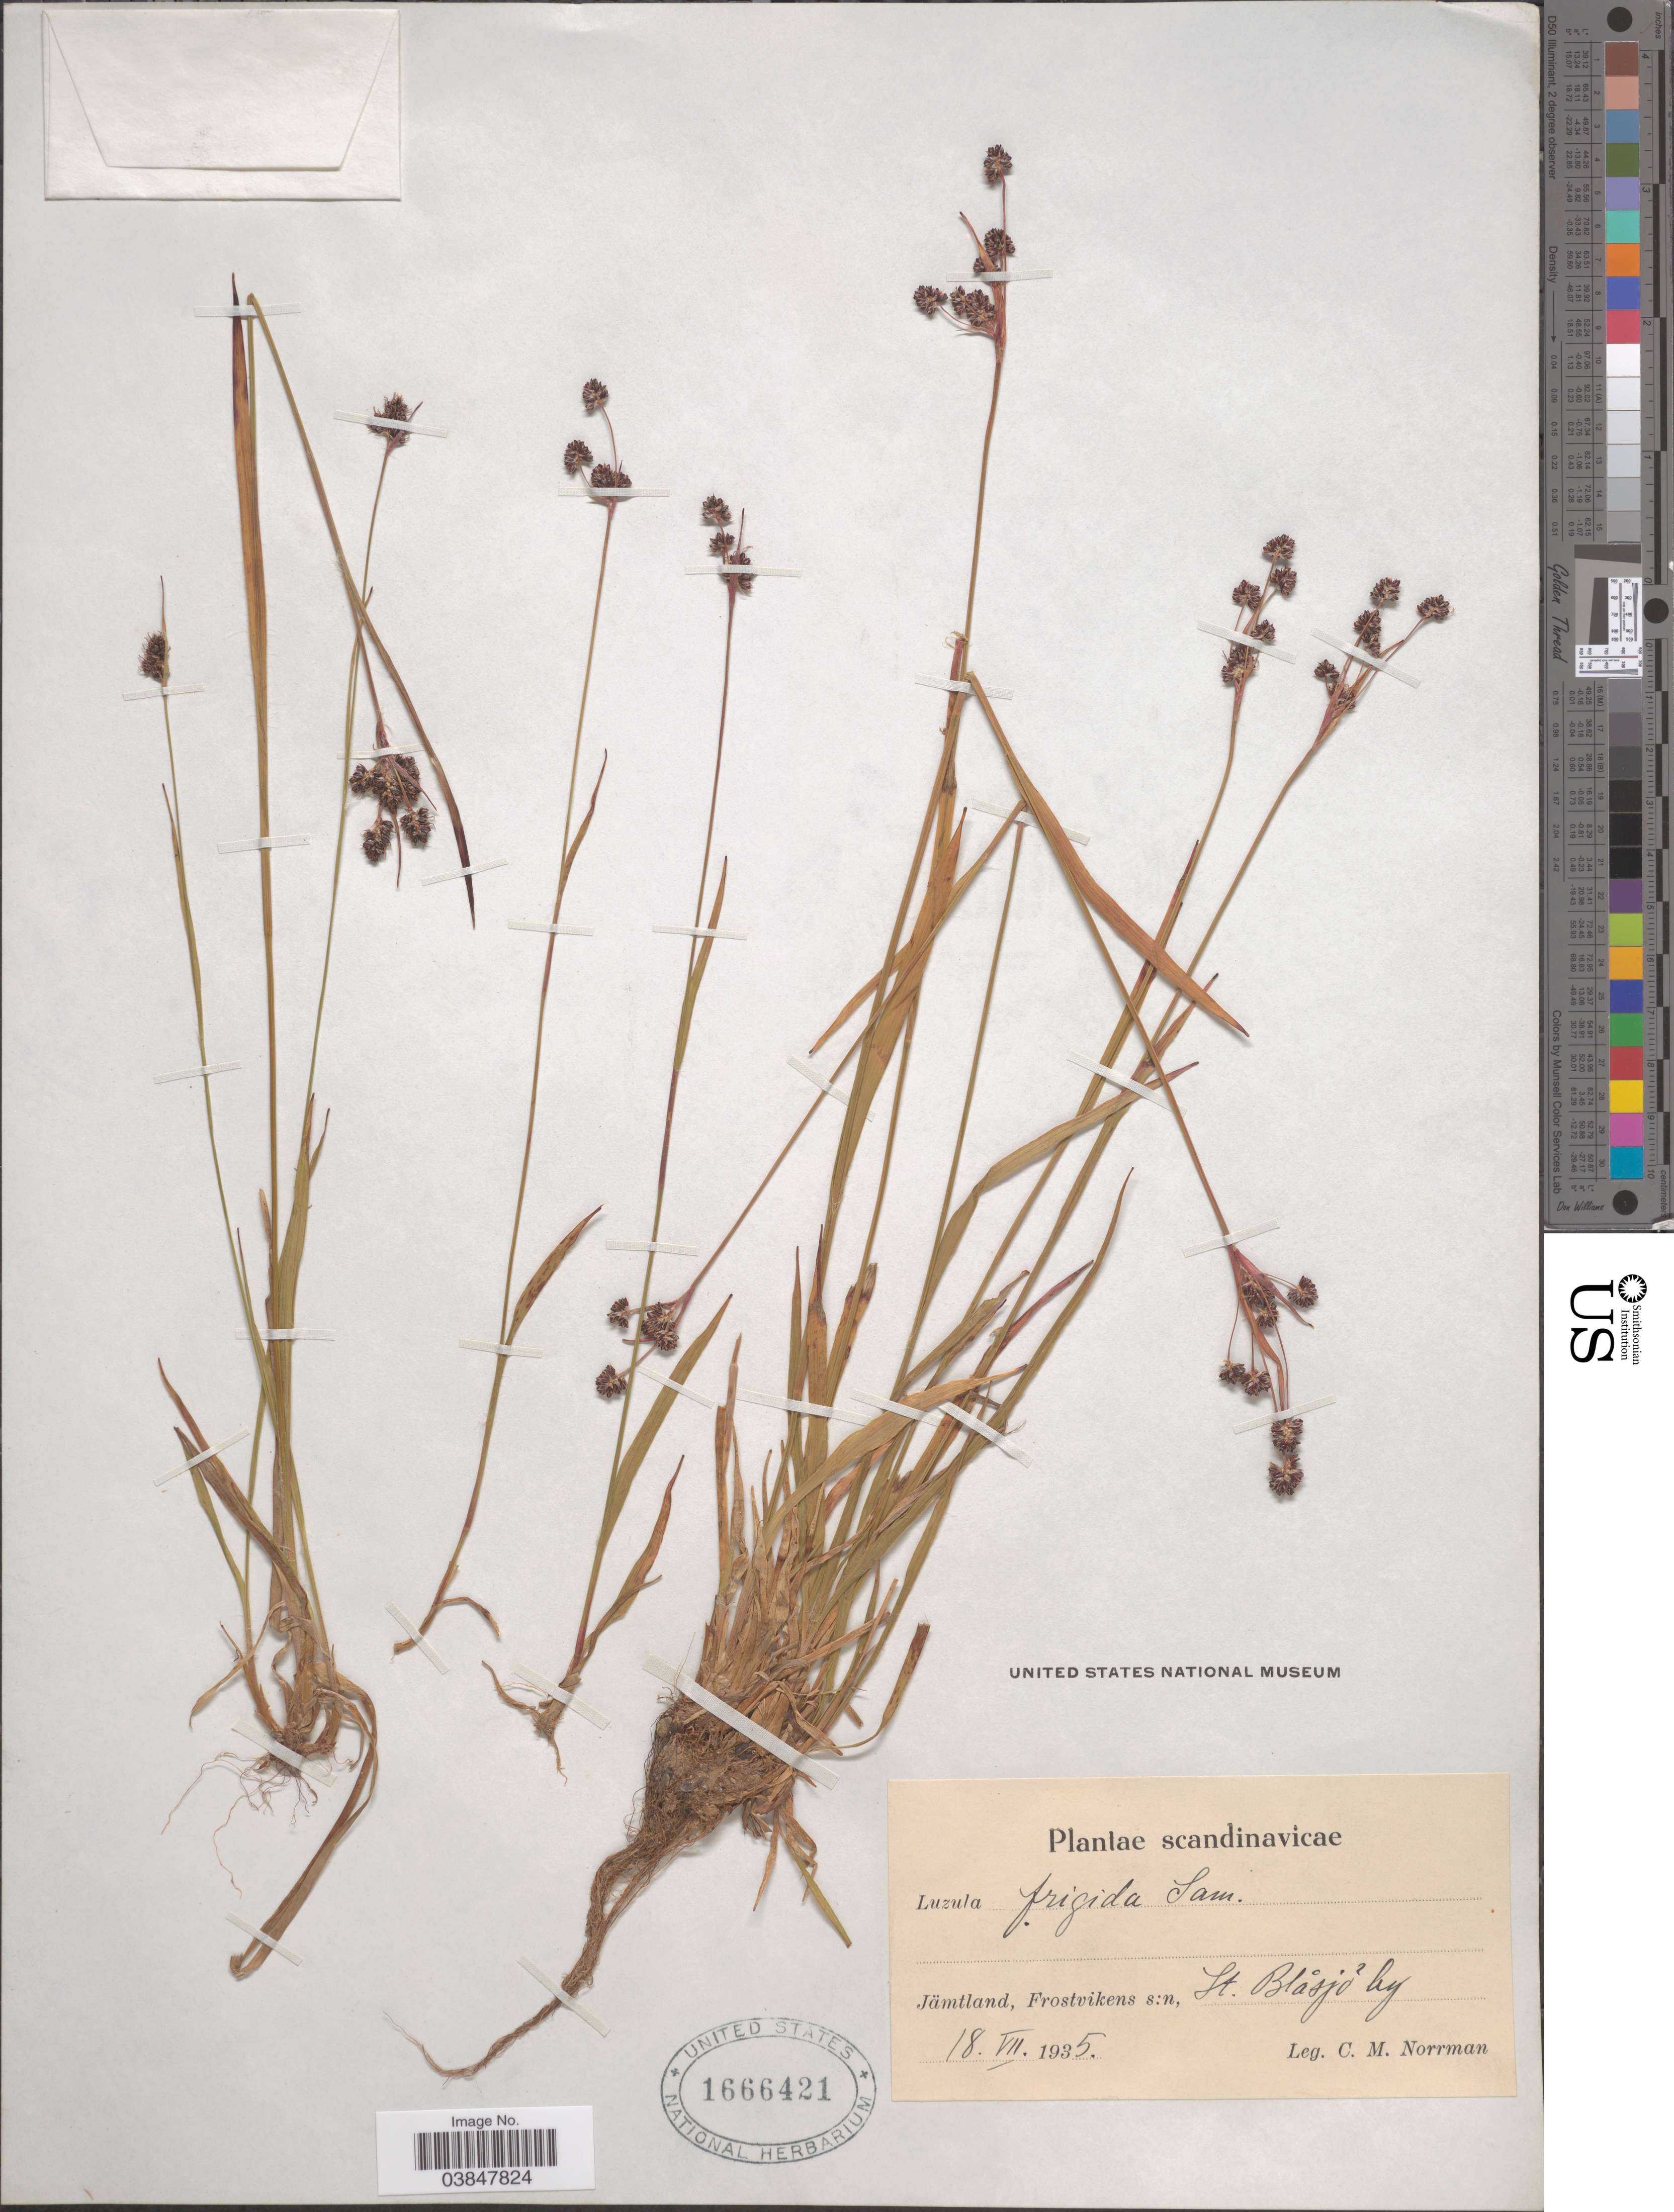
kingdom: Plantae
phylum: Tracheophyta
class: Liliopsida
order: Poales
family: Juncaceae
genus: Luzula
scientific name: Luzula frigida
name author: (Buchenau) Sam.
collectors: C. Norrman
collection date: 1935-07-18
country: Sweden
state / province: Jämtland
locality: Scandinavicae. Jämtland, Frostvikens s:n, St. Blåsjoky.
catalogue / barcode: US 1666421